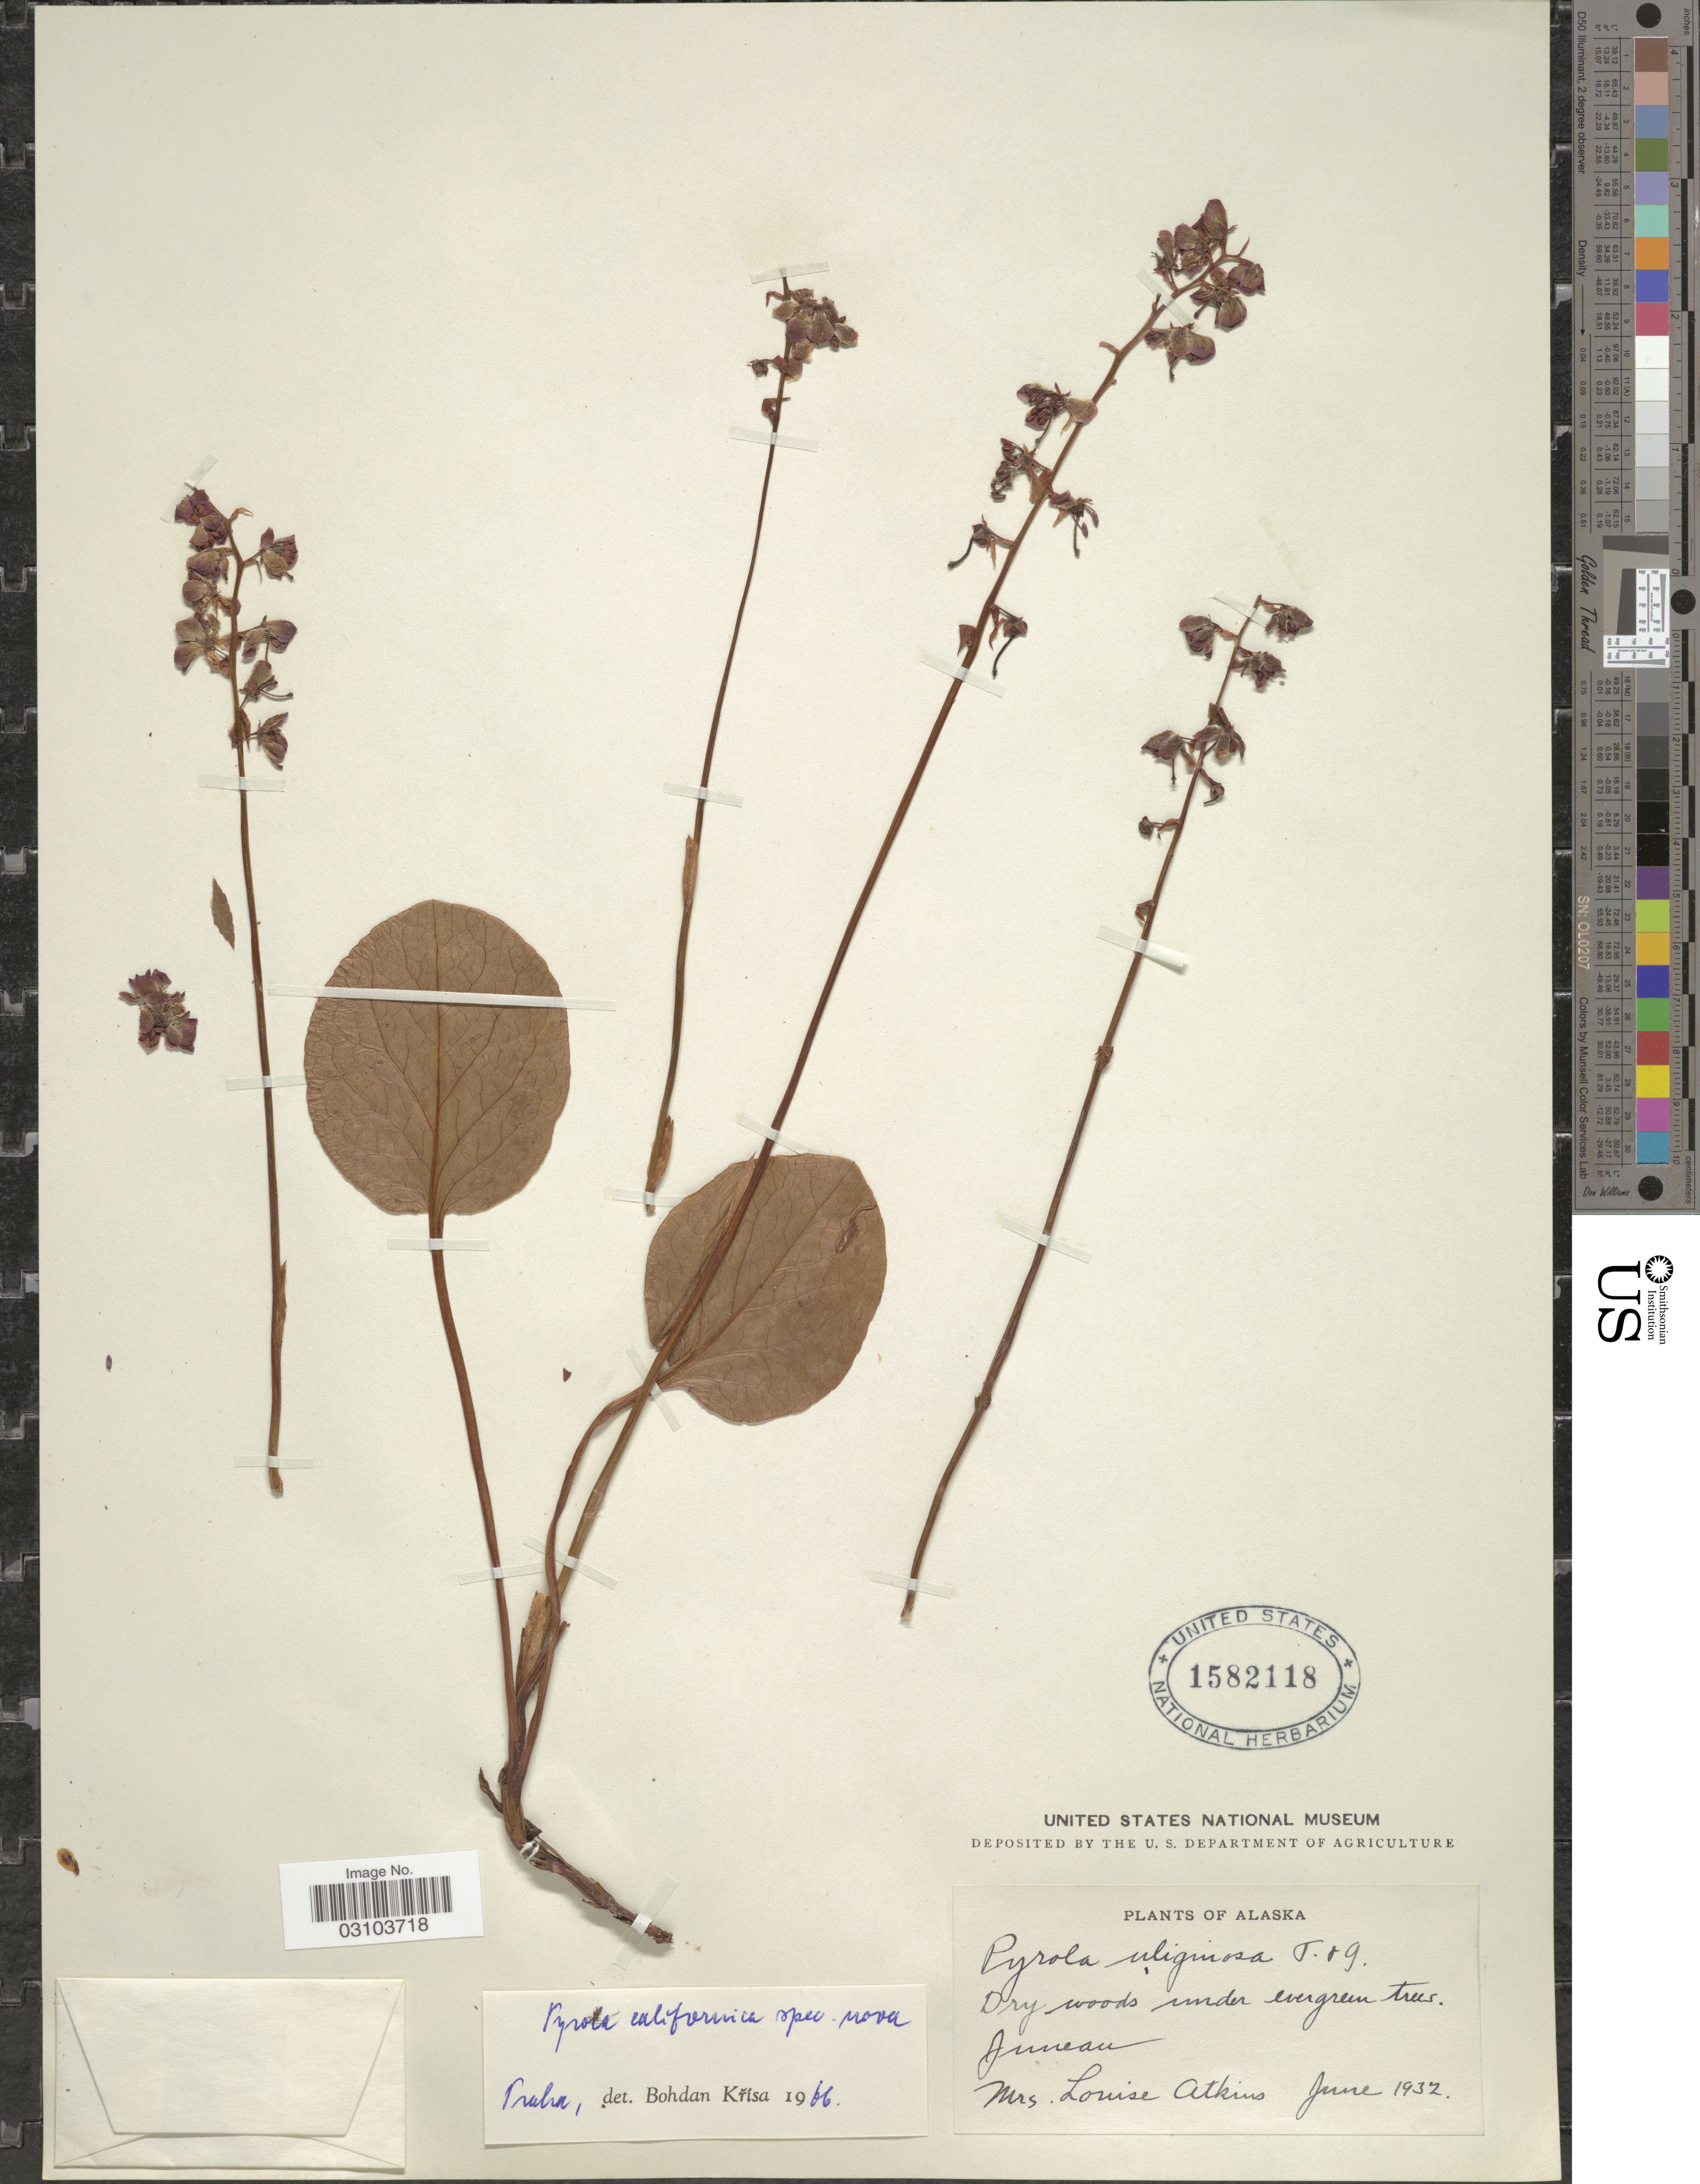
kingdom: Plantae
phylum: Tracheophyta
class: Magnoliopsida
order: Ericales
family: Ericaceae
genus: Pyrola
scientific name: Pyrola californica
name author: Krísa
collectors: L. Atkins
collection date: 1932-06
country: United States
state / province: Alaska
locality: Juneau.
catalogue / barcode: US 1582118